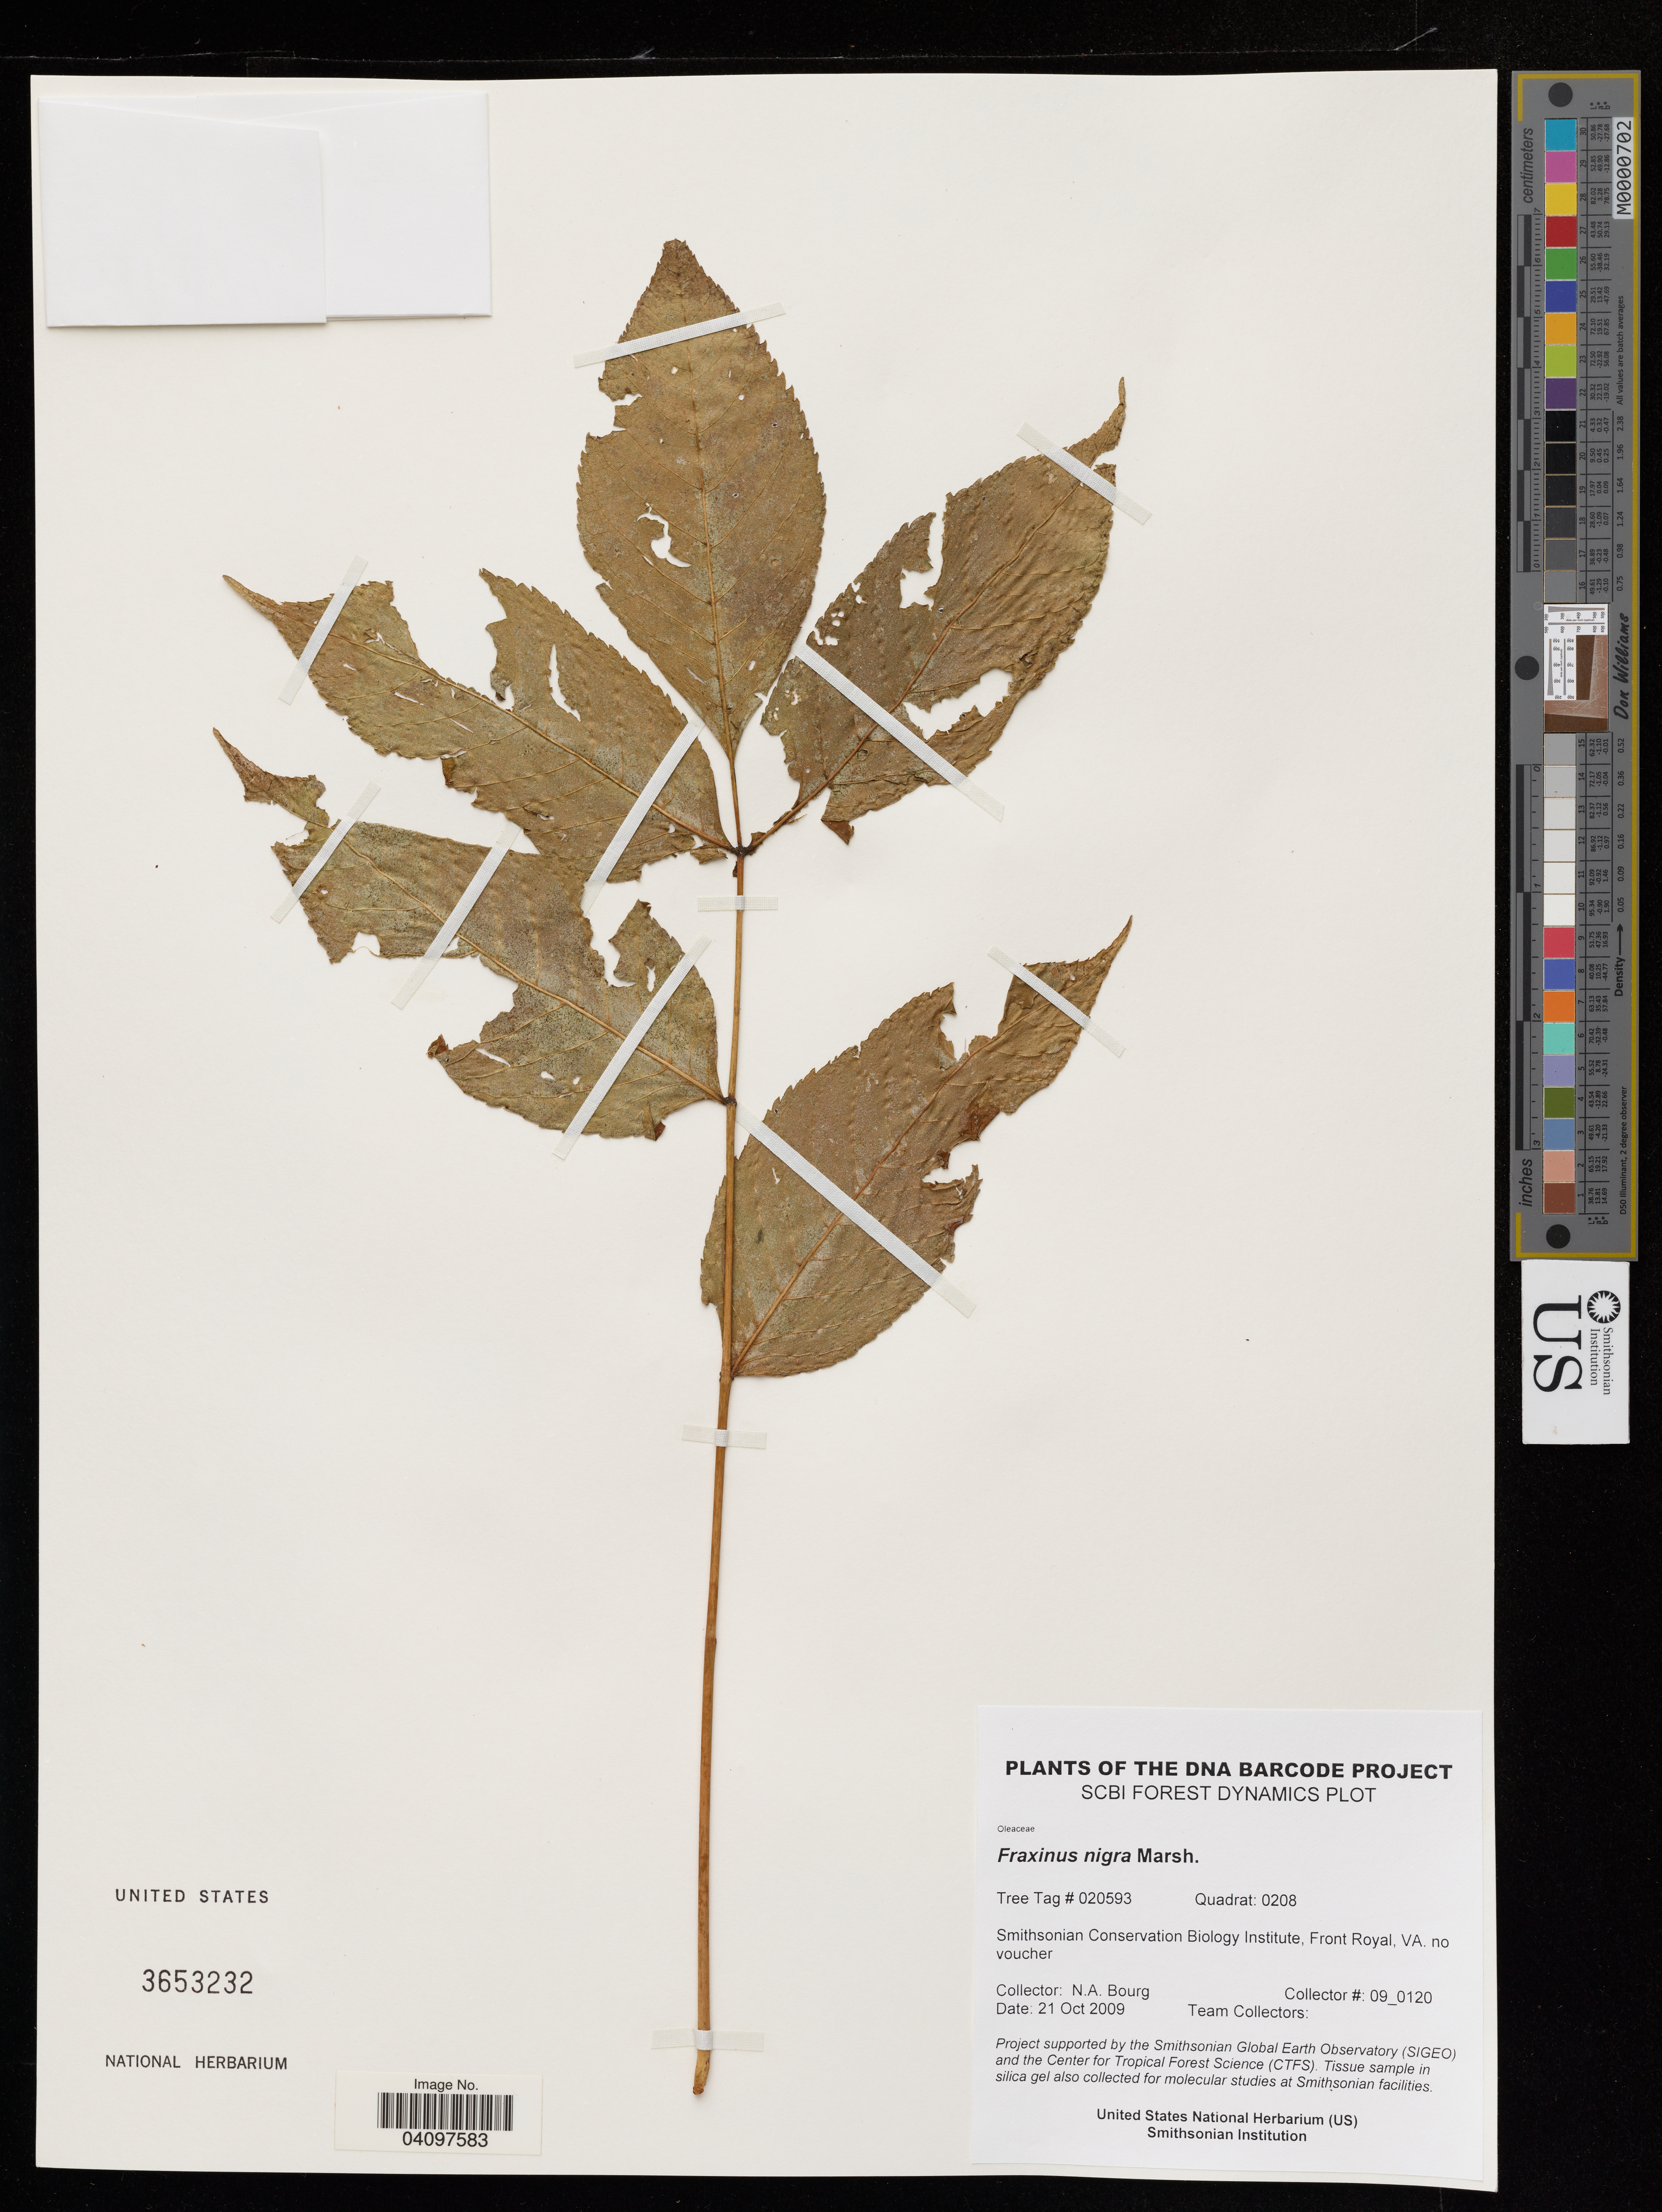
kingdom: Plantae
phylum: Tracheophyta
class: Magnoliopsida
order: Lamiales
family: Oleaceae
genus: Fraxinus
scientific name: Fraxinus nigra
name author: Marshall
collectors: N. A. Bourg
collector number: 09_0120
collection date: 2009-10-21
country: United States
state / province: Virginia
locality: Smithsonian Conservation Biology Institute, Front Royal.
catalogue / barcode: US 3653232